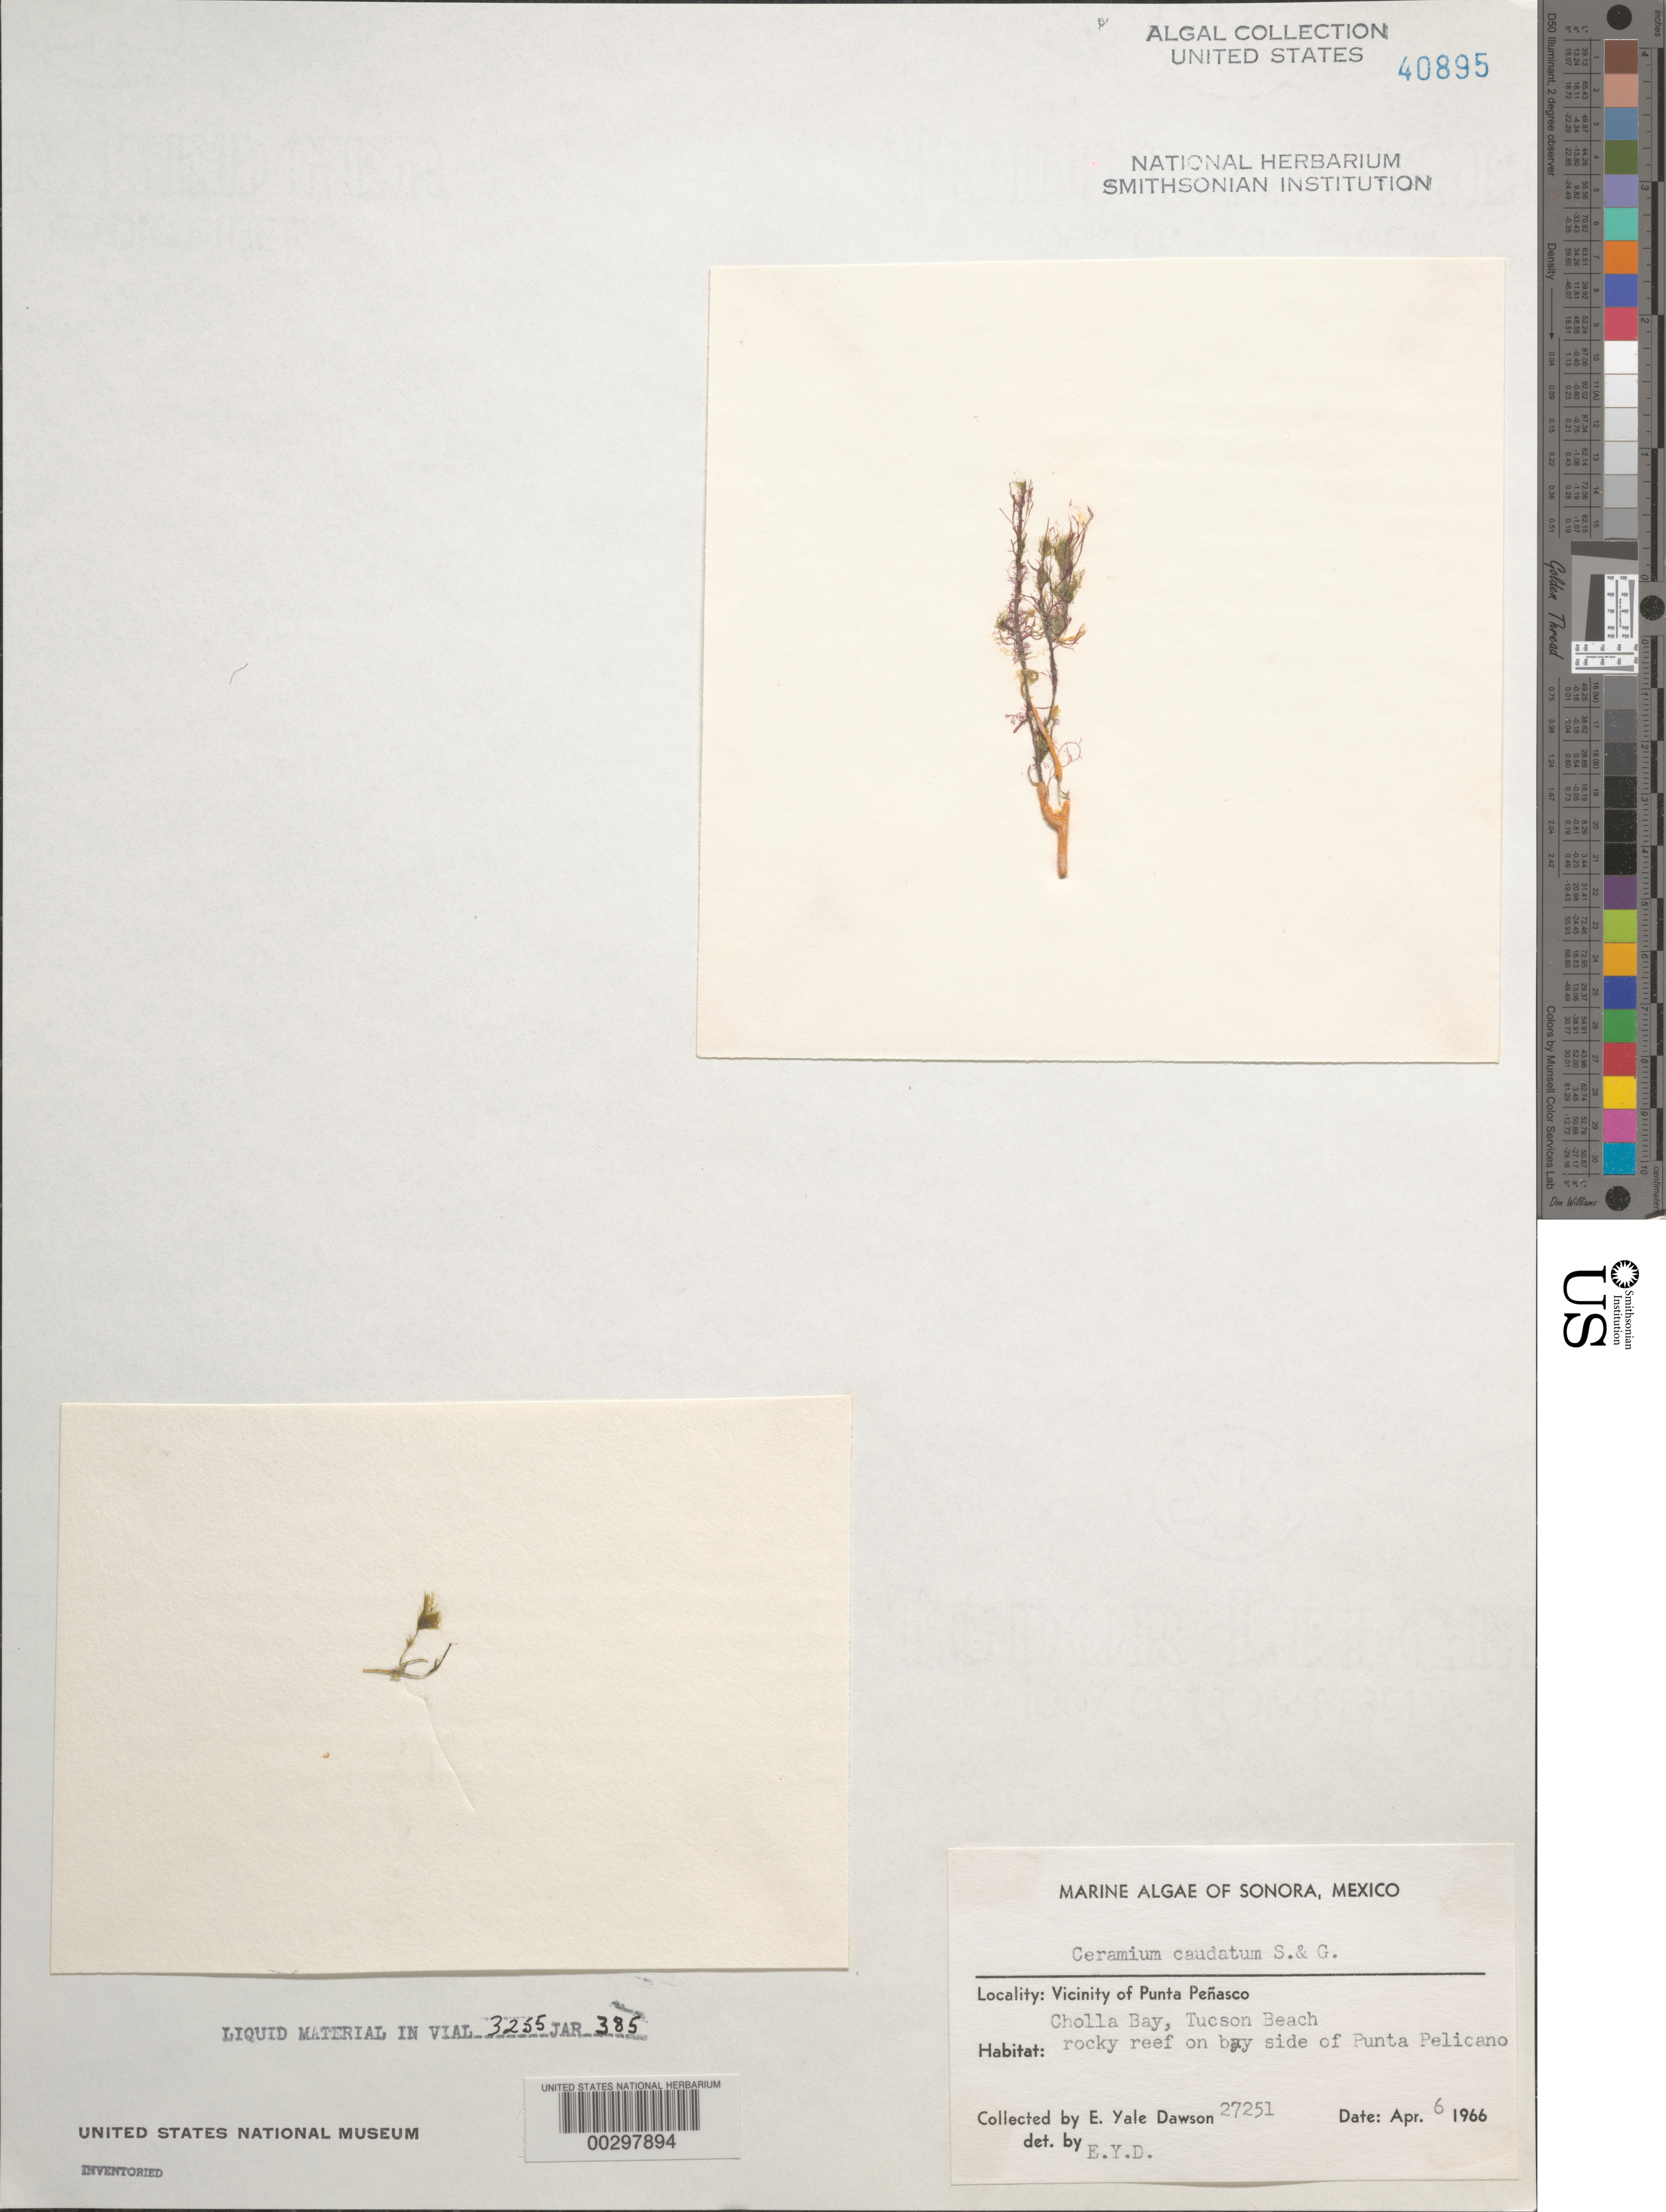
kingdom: Plantae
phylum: Rhodophyta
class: Florideophyceae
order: Ceramiales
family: Ceramiaceae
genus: Ceramium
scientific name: Ceramium caudatum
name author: Setchell & N.L. Gardner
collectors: E. Y. Dawson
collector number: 27251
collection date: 1966-04-06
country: Mexico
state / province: Sonora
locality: Vicinity of Punta Peñasco. Cholla Bay, Tucson Beach. Rocky reef on bay side of Punta Pelicano.